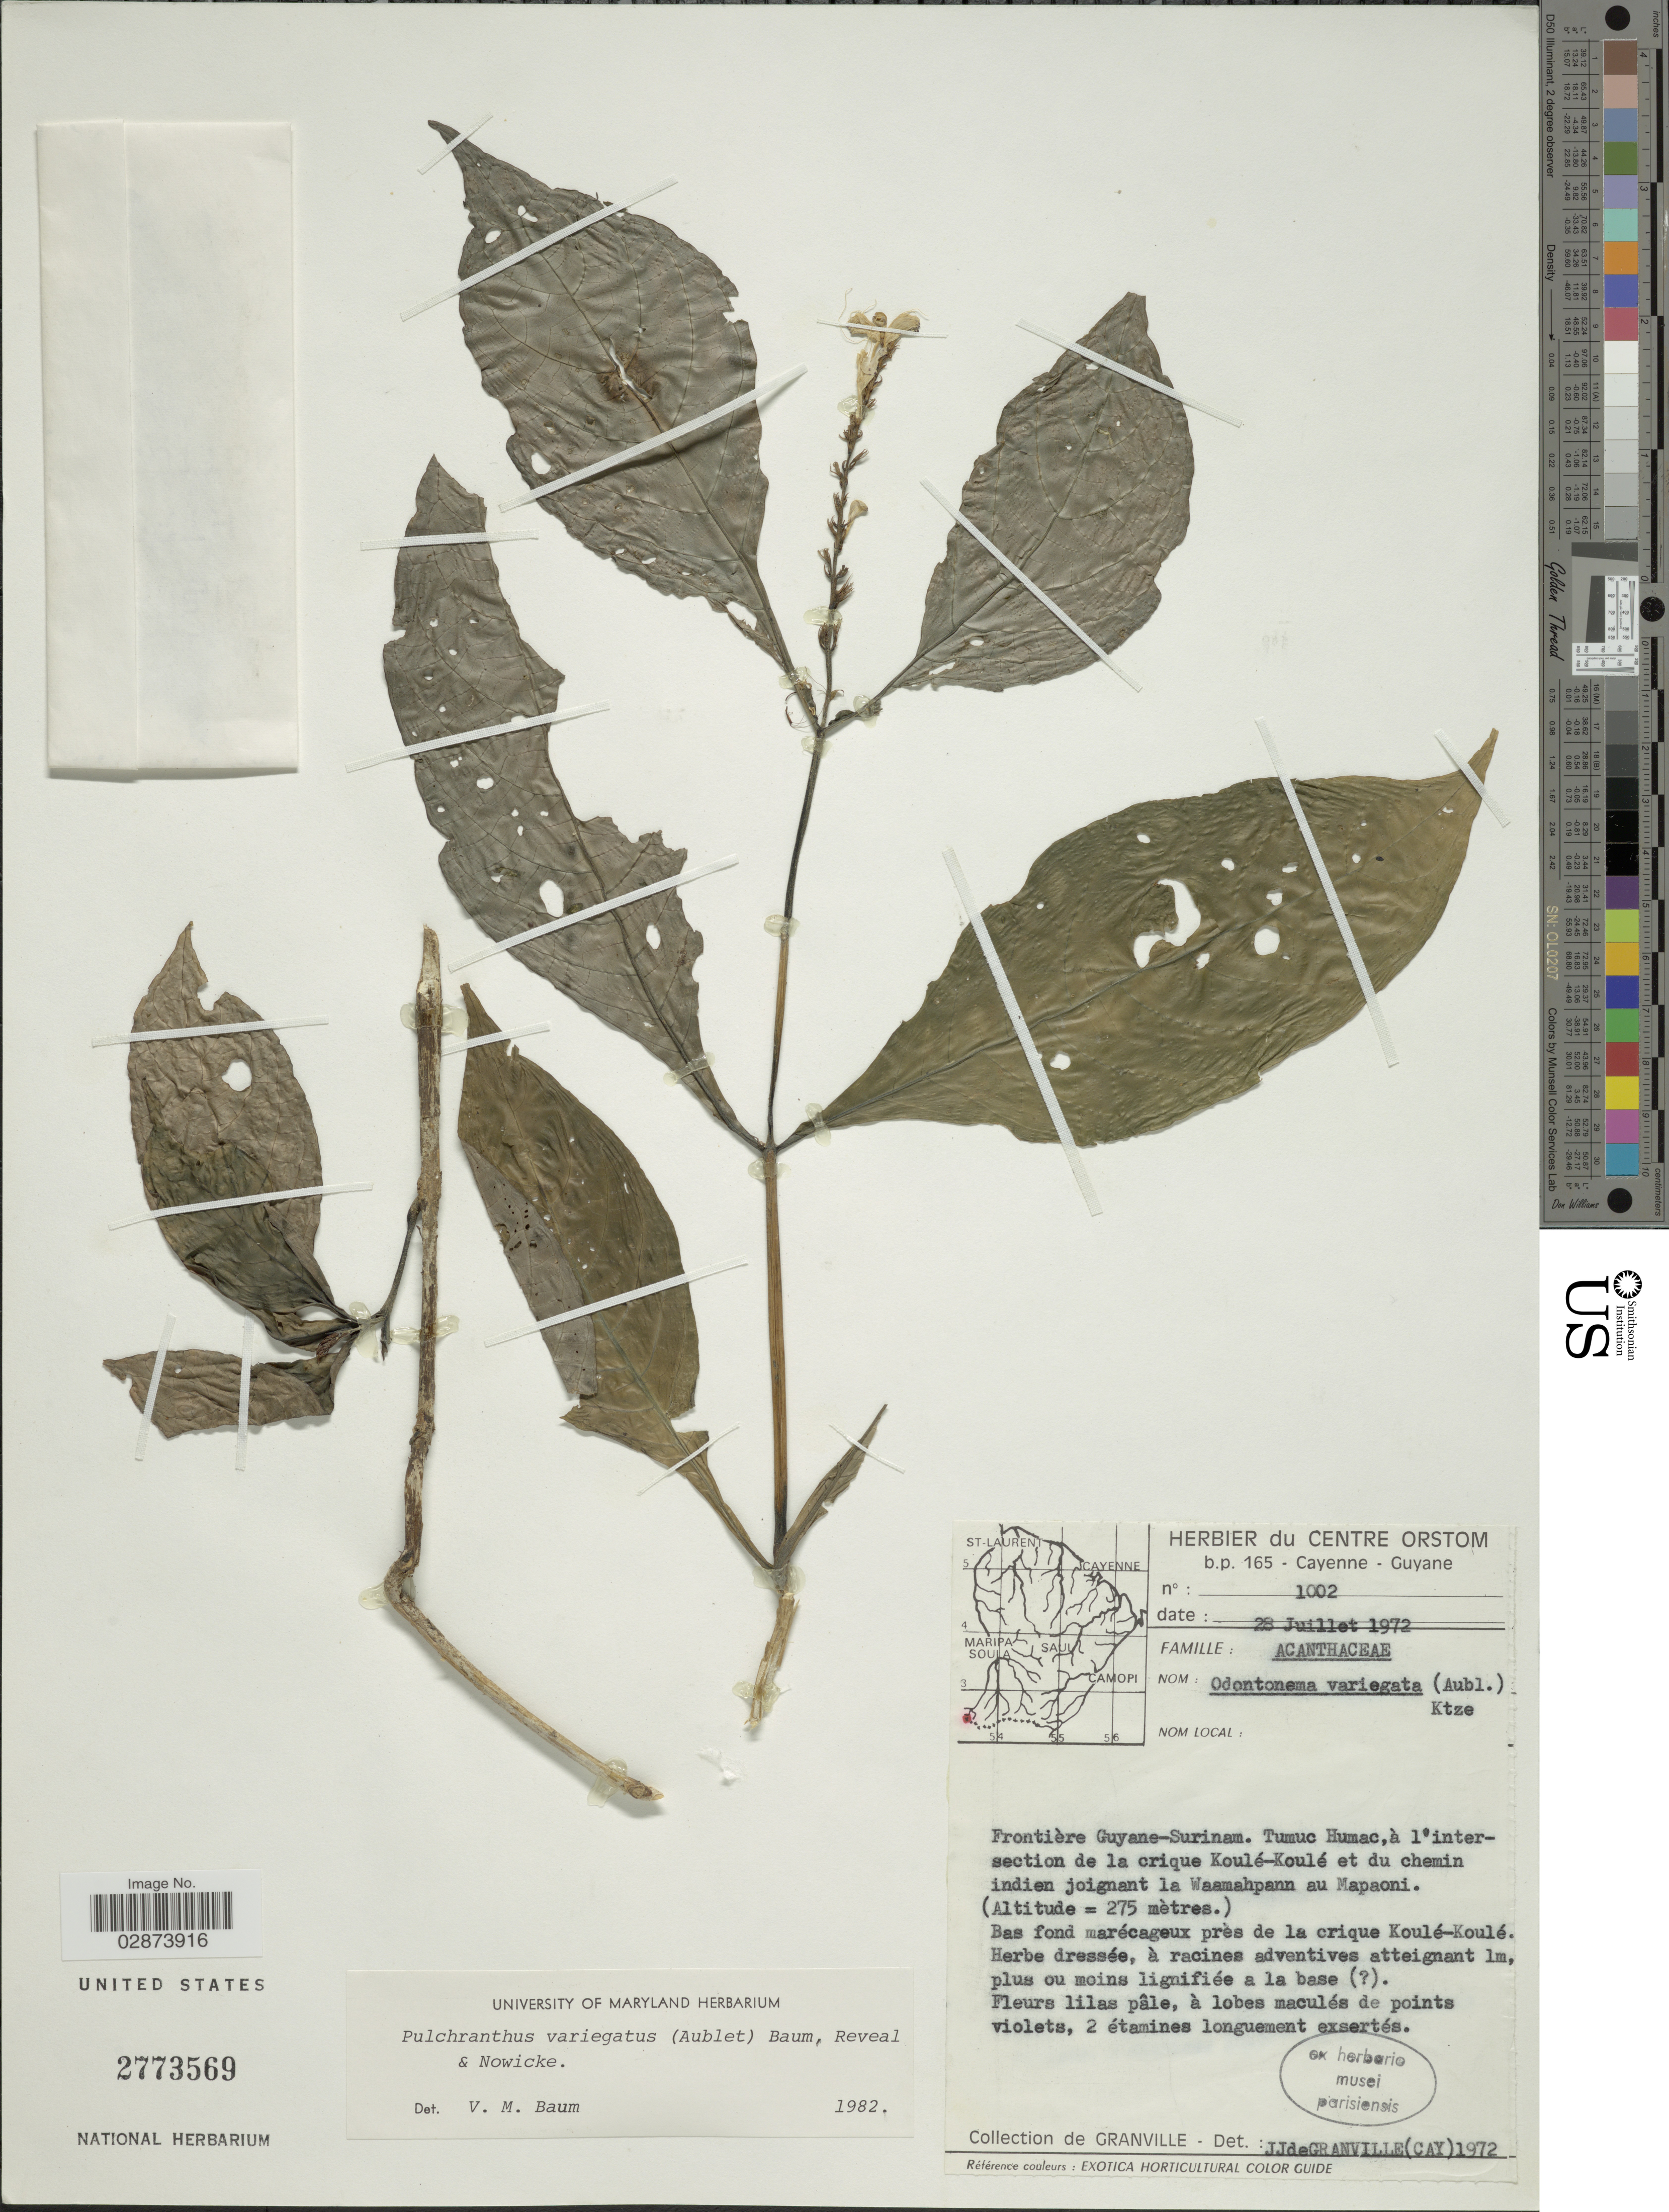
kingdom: Plantae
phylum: Tracheophyta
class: Magnoliopsida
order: Lamiales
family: Acanthaceae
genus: Pulchranthus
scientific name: Pulchranthus variegatus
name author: (Aubl.) V.M. Baum et al.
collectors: de Granville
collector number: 1002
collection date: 1972-07-28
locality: Frontière Guyane-Surinam. Tumuc Humac, à l'intersection de la crique Koulé-Koulé et du chemin indien joignant la Waamahpann au Mapaoni.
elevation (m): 275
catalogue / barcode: US 2773569